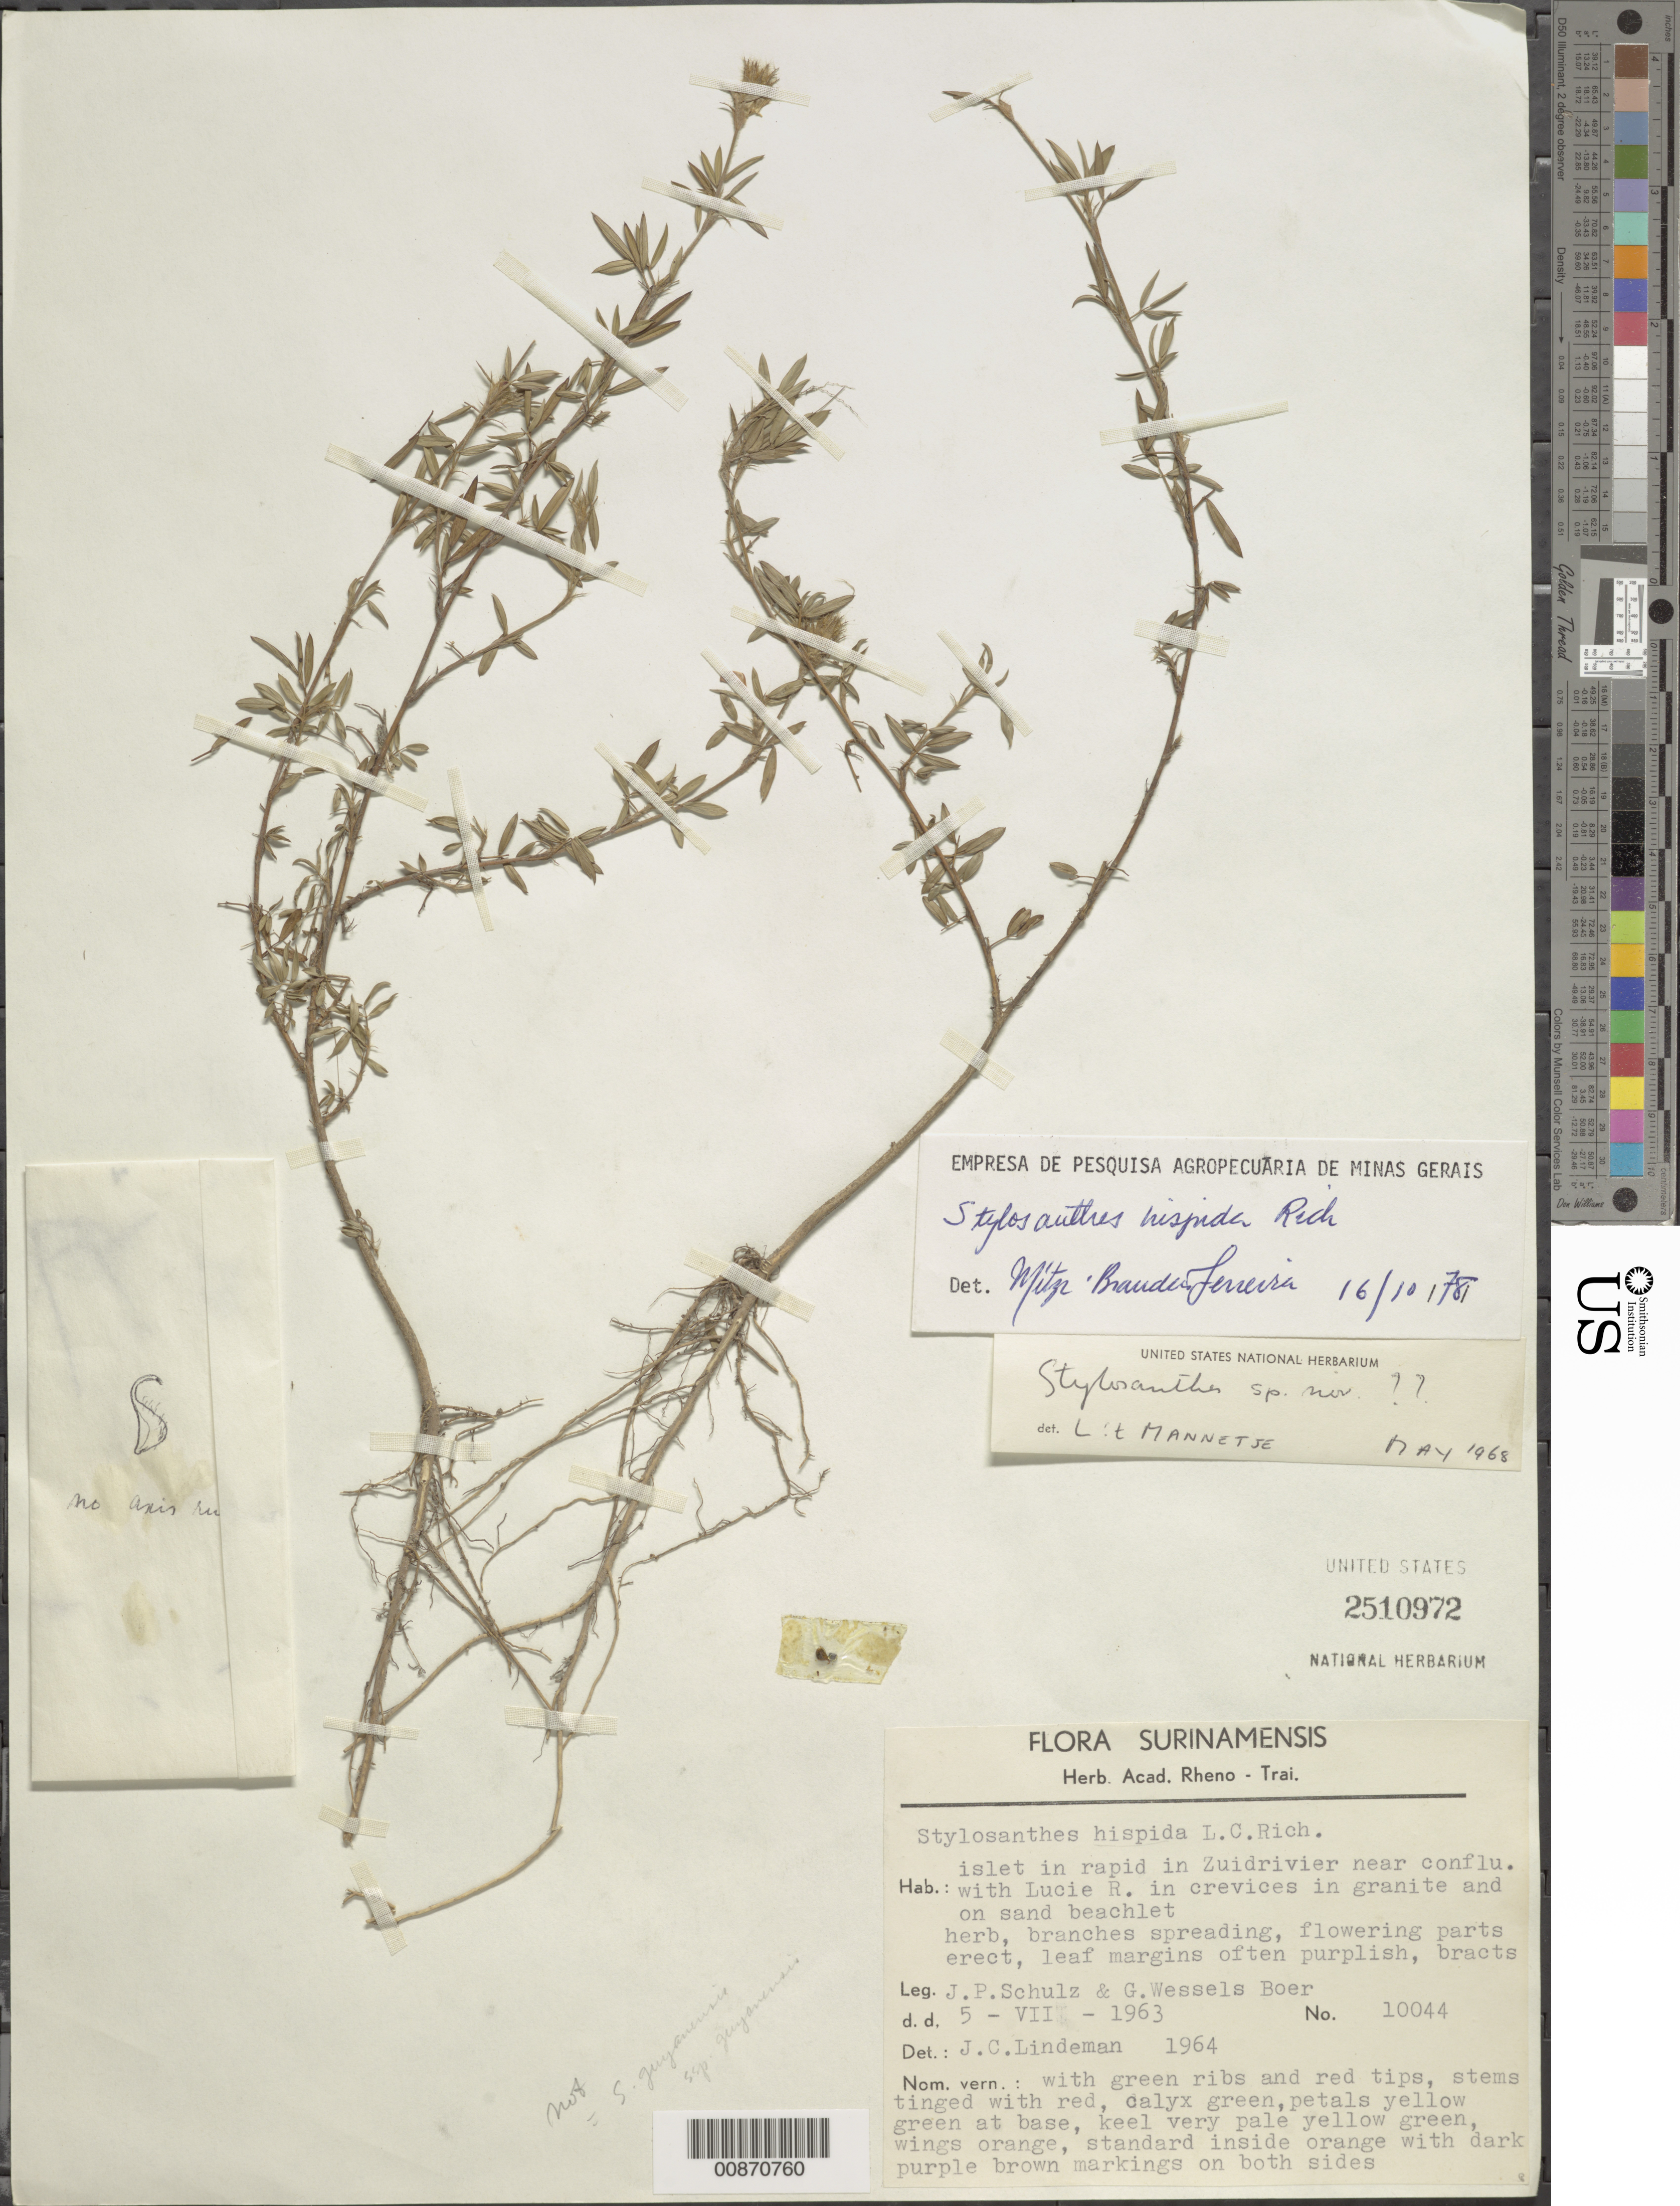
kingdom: Plantae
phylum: Tracheophyta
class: Magnoliopsida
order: Fabales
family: Fabaceae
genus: Stylosanthes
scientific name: Stylosanthes hispida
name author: Rich.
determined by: Ferreira, Braude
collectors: J. P. Schulz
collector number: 10044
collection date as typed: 5-Jul-63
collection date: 1963-07-05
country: Suriname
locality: Zuid River, near confluence with Lucie River, Wilhelmina Gebergte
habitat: Islet in rapid, in crevices in granite and on sand beachlet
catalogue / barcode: US 2510972